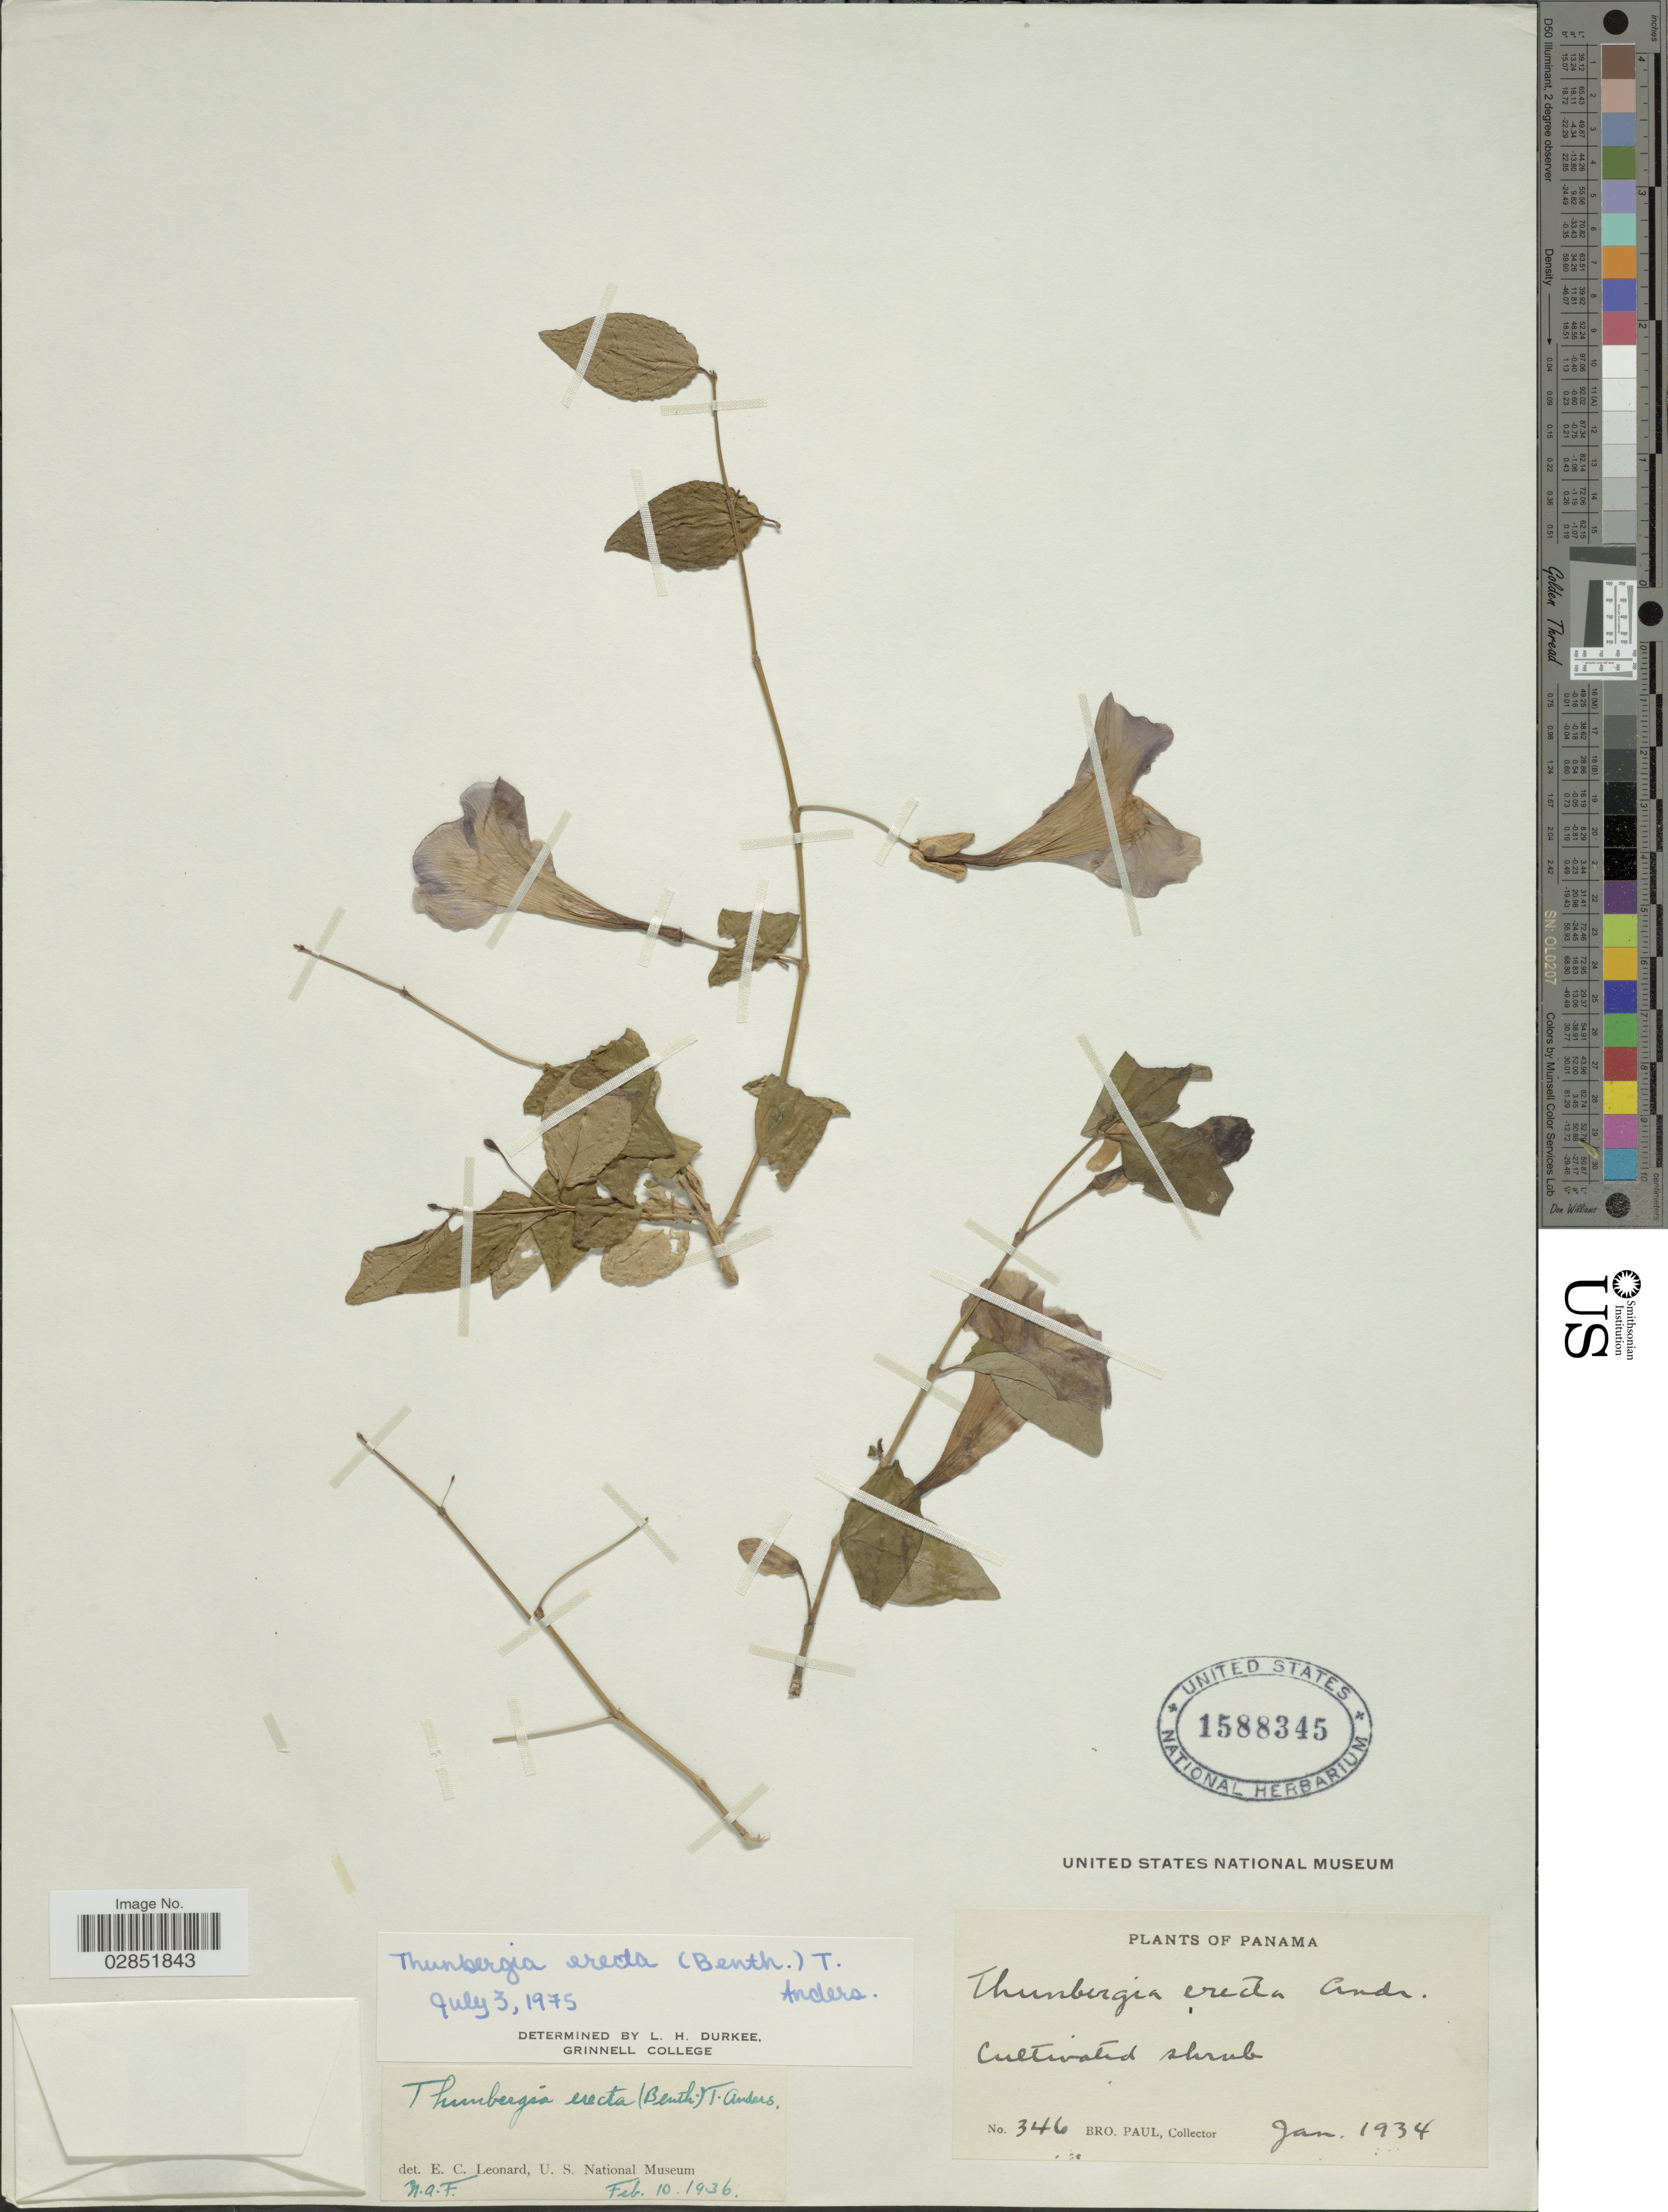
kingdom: Plantae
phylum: Tracheophyta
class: Magnoliopsida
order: Lamiales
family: Acanthaceae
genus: Thunbergia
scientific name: Thunbergia erecta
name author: (Benth.) T. Anderson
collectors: B. Paul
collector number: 346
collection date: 1934-01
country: Panama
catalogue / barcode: US 1588345